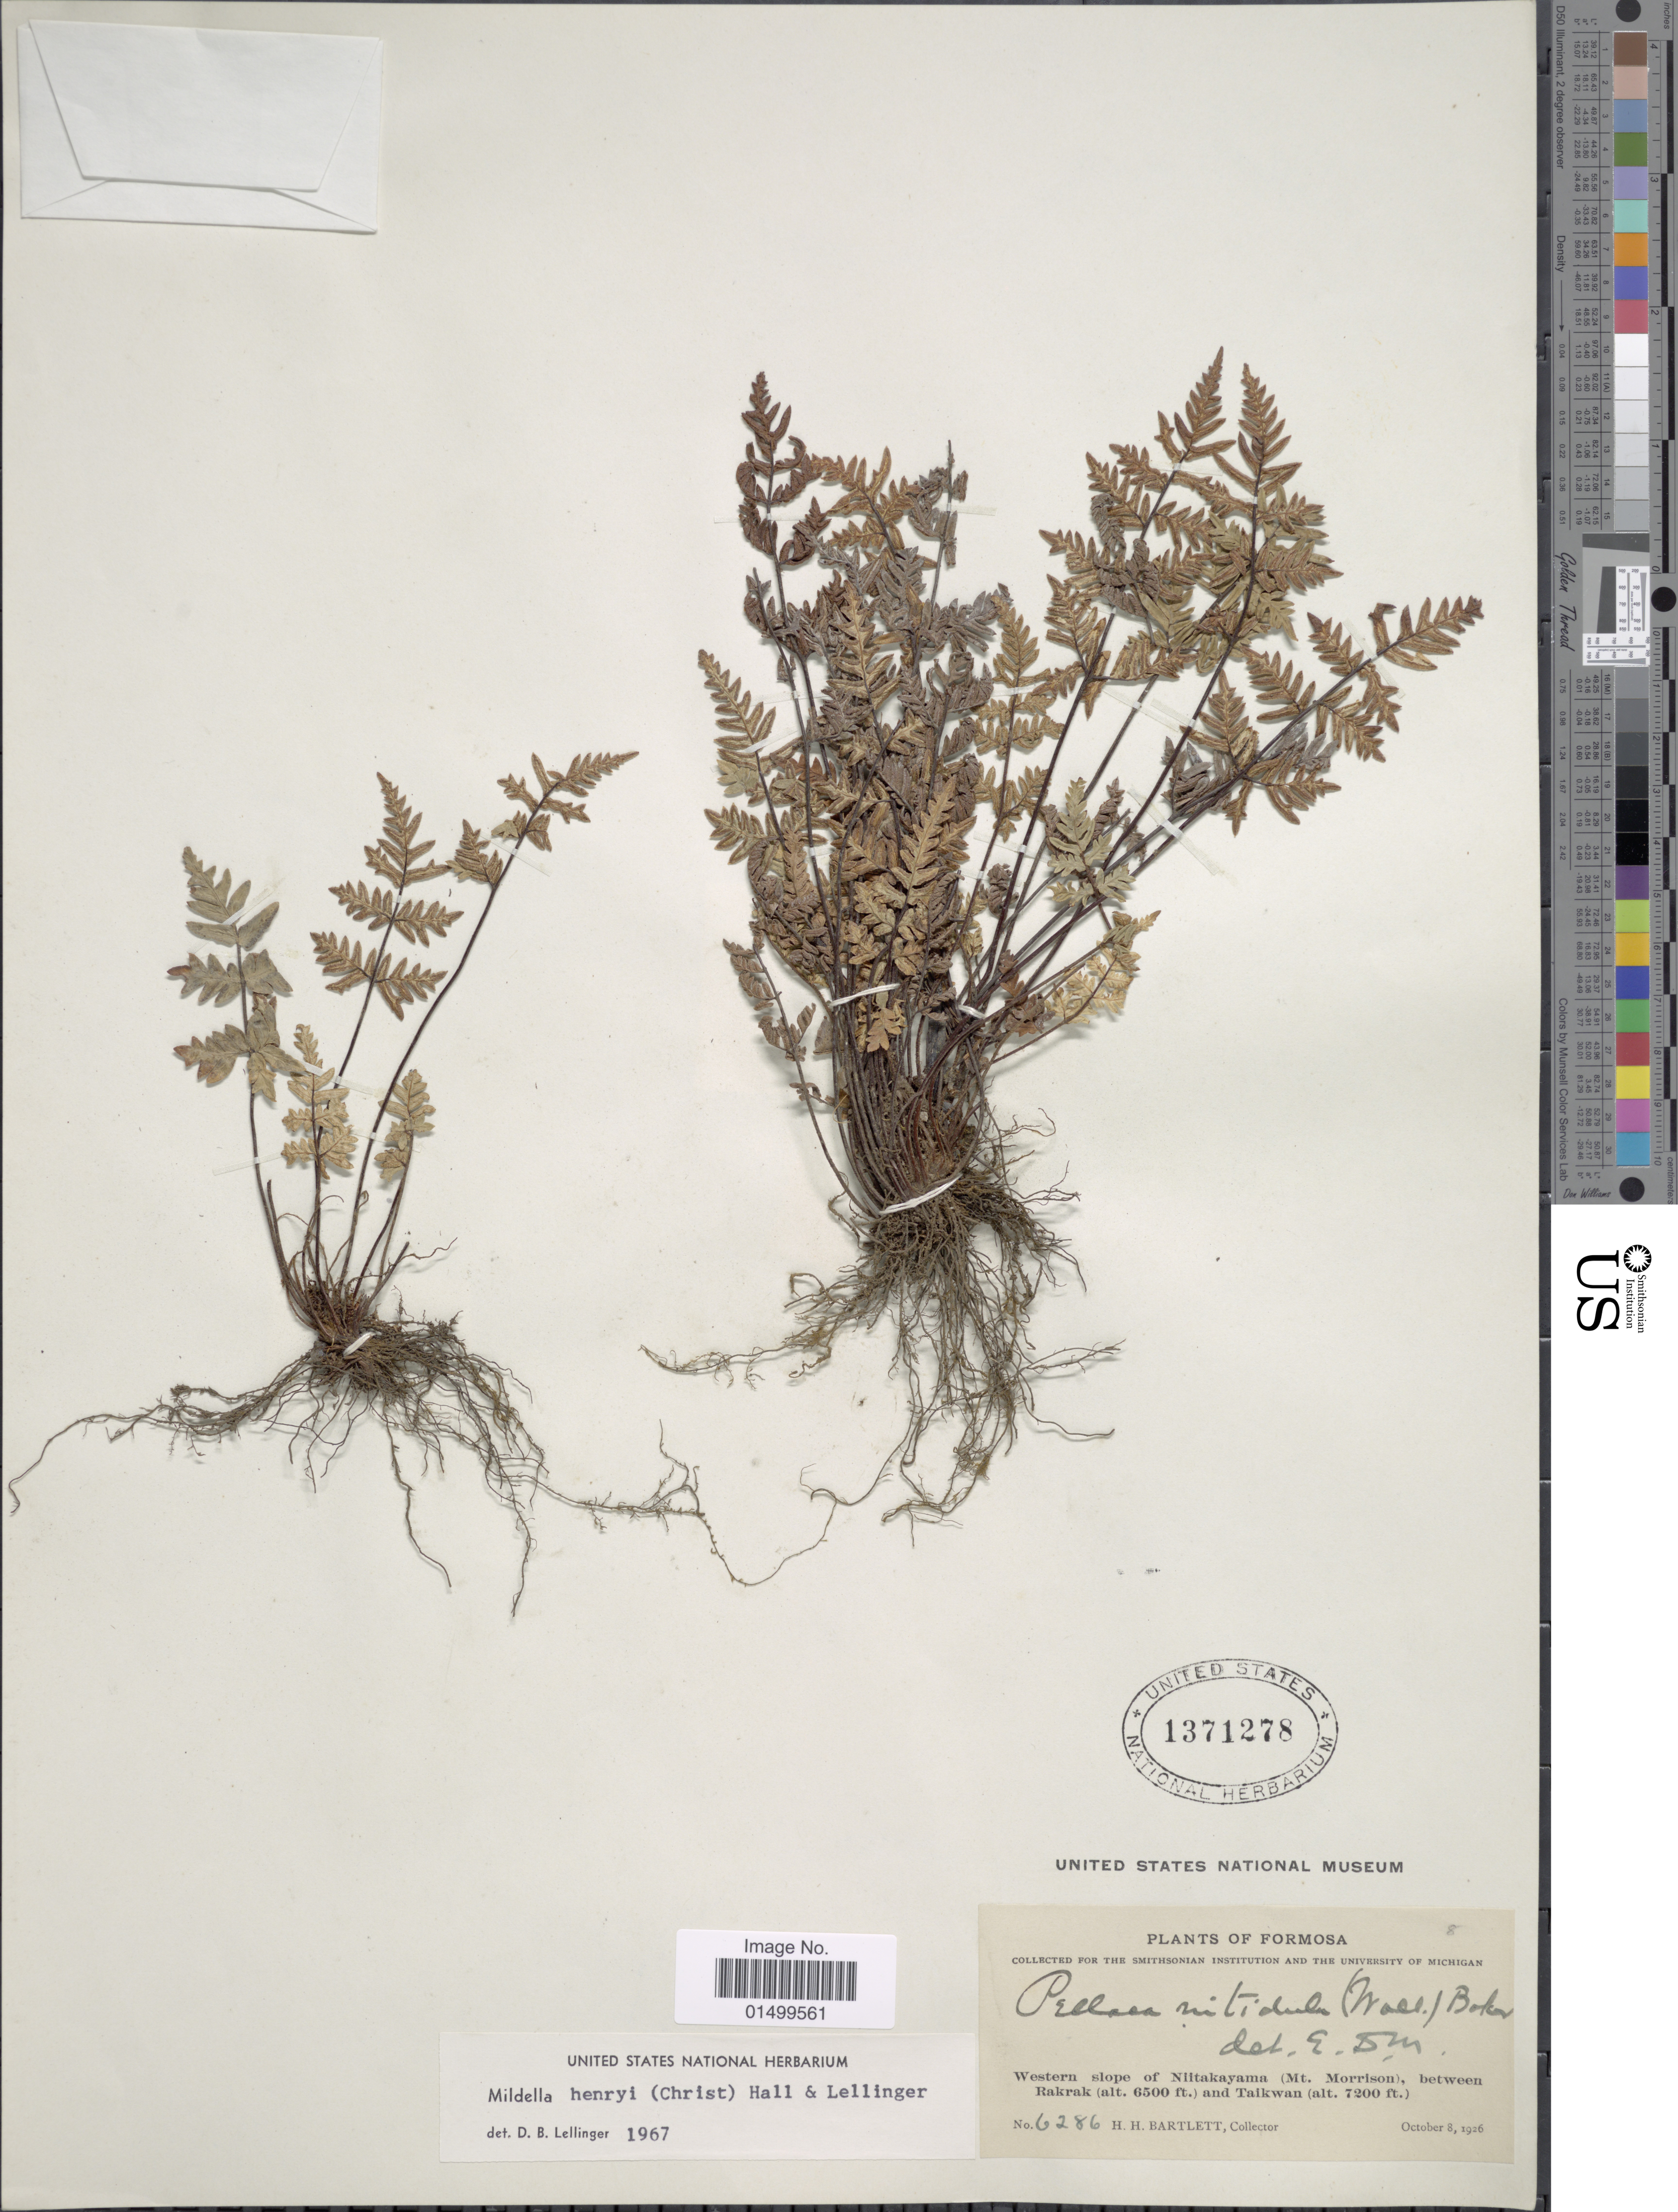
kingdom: Plantae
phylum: Tracheophyta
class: Polypodiopsida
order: Polypodiales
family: Pteridaceae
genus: Cheilanthes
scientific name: Cheilanthes henryi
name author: Christ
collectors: H. H. Bartlett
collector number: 6286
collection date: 1926-10-08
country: Taiwan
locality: Formosa. Western slope of Niitakayama (Mt. Morrison), between Rakrak and Taikwan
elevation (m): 1981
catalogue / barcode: US 1371278